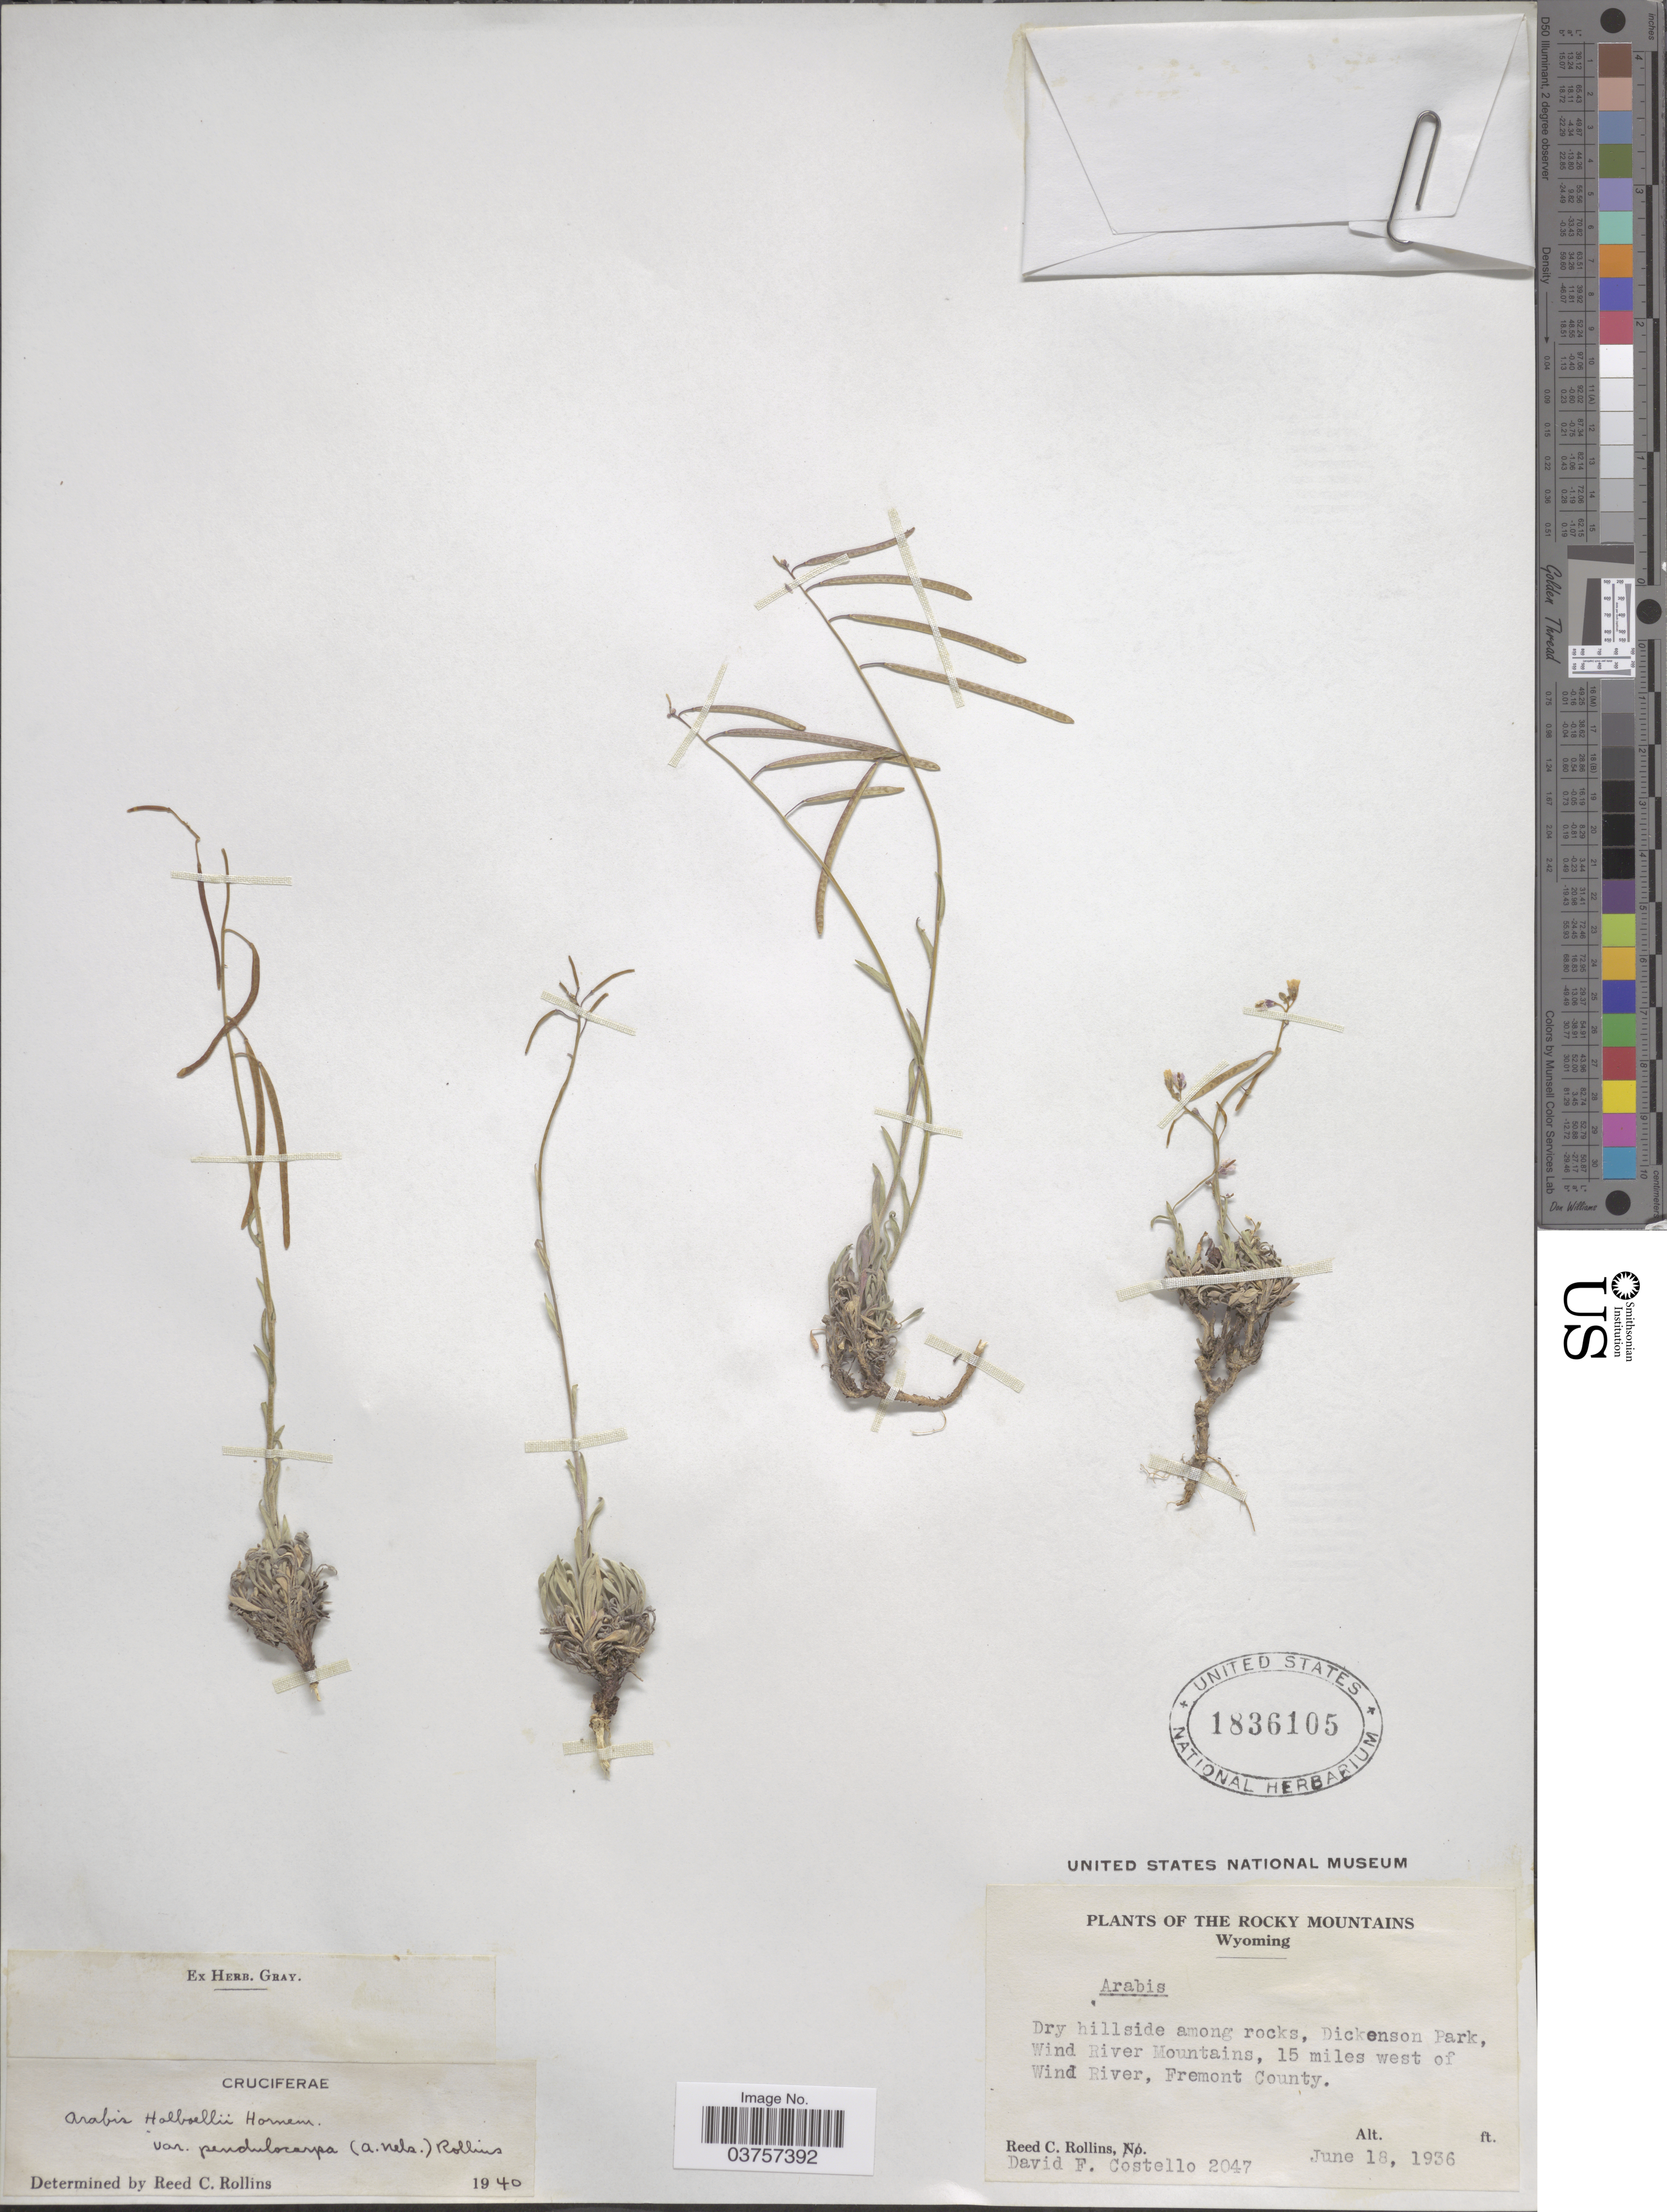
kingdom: Plantae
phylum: Tracheophyta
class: Magnoliopsida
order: Brassicales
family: Brassicaceae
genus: Arabis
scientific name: Arabis holboellii var. pendulocarpa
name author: (A. Nelson) Rollins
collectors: R. C. Rollins & D. Costello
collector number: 2047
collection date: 1936-06-18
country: United States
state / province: Wyoming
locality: The Rocky Mountains. Dickenson Park, Wind River Mountains, 15 miles west of Wind River, Fremont County.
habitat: dry hillside among rocks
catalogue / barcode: US 1836105